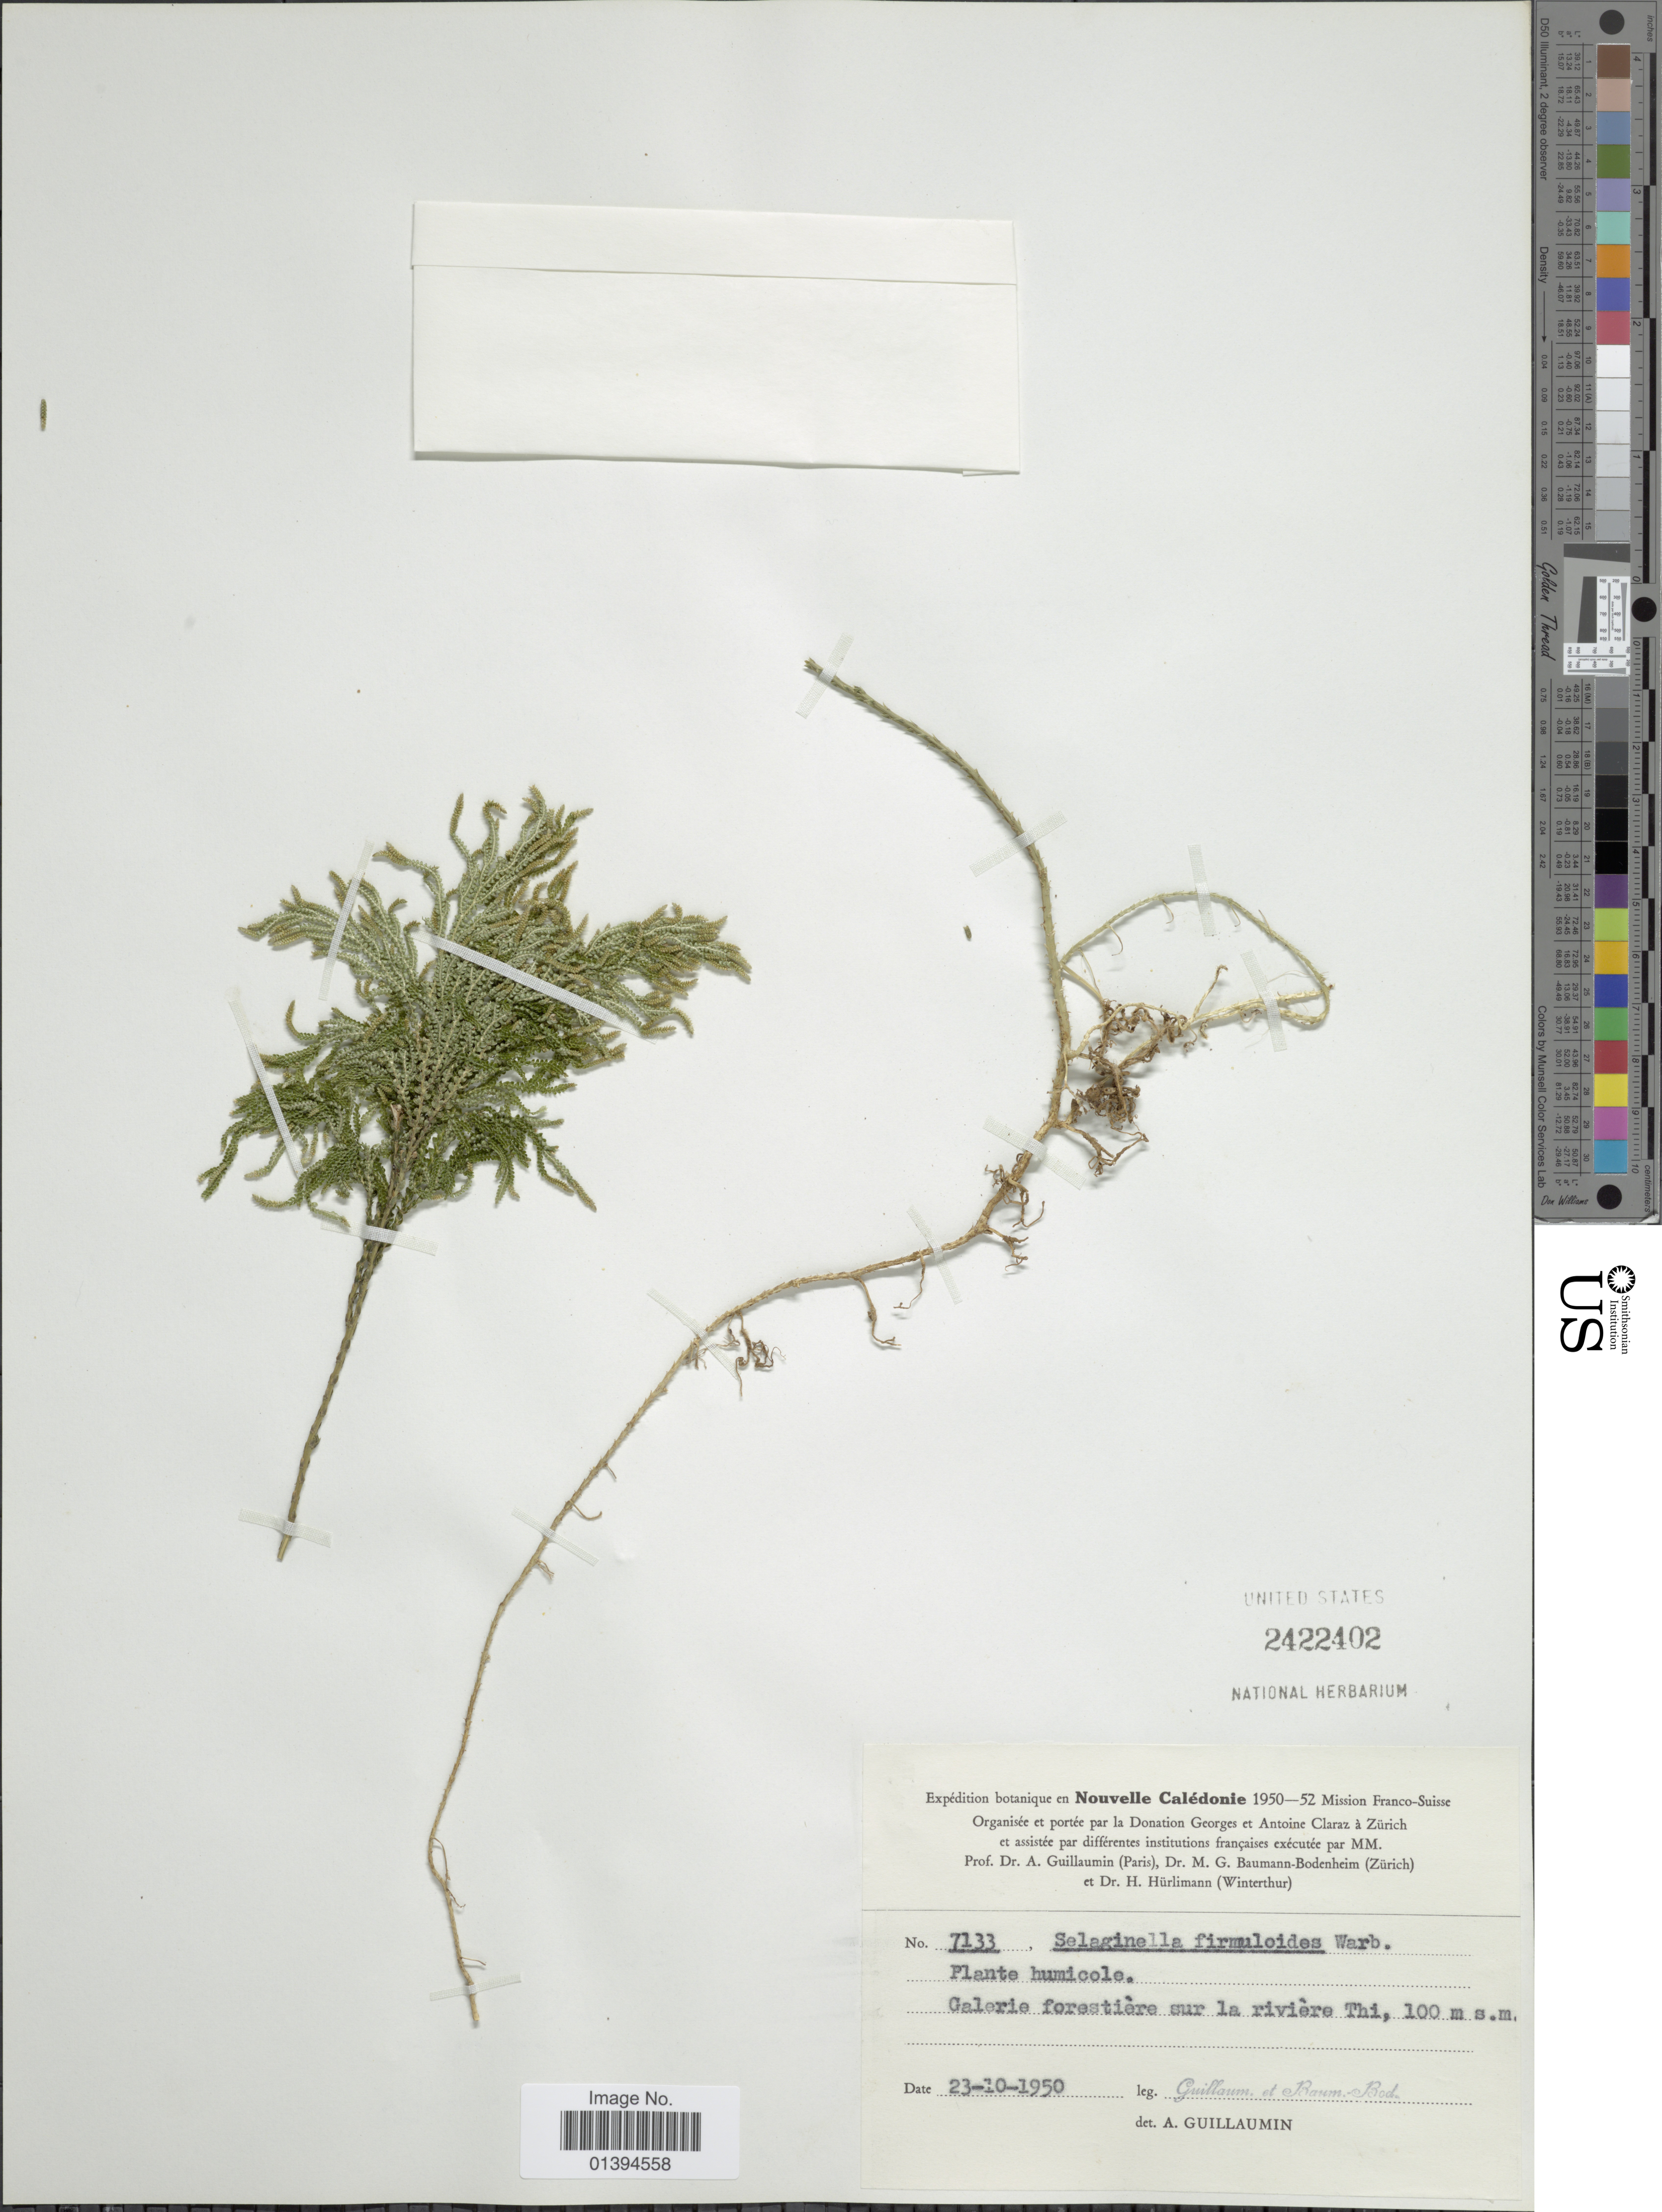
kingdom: Plantae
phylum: Tracheophyta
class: Lycopodiopsida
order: Selaginellales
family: Selaginellaceae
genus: Selaginella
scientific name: Selaginella firmuloides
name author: Warb.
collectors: A. Guillaumin & M. G. Baumann-Bodenheim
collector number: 7133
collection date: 1950-10-23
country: New Caledonia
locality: Galerie forestiere sur la riviere Thi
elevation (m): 100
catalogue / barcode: US 2422402